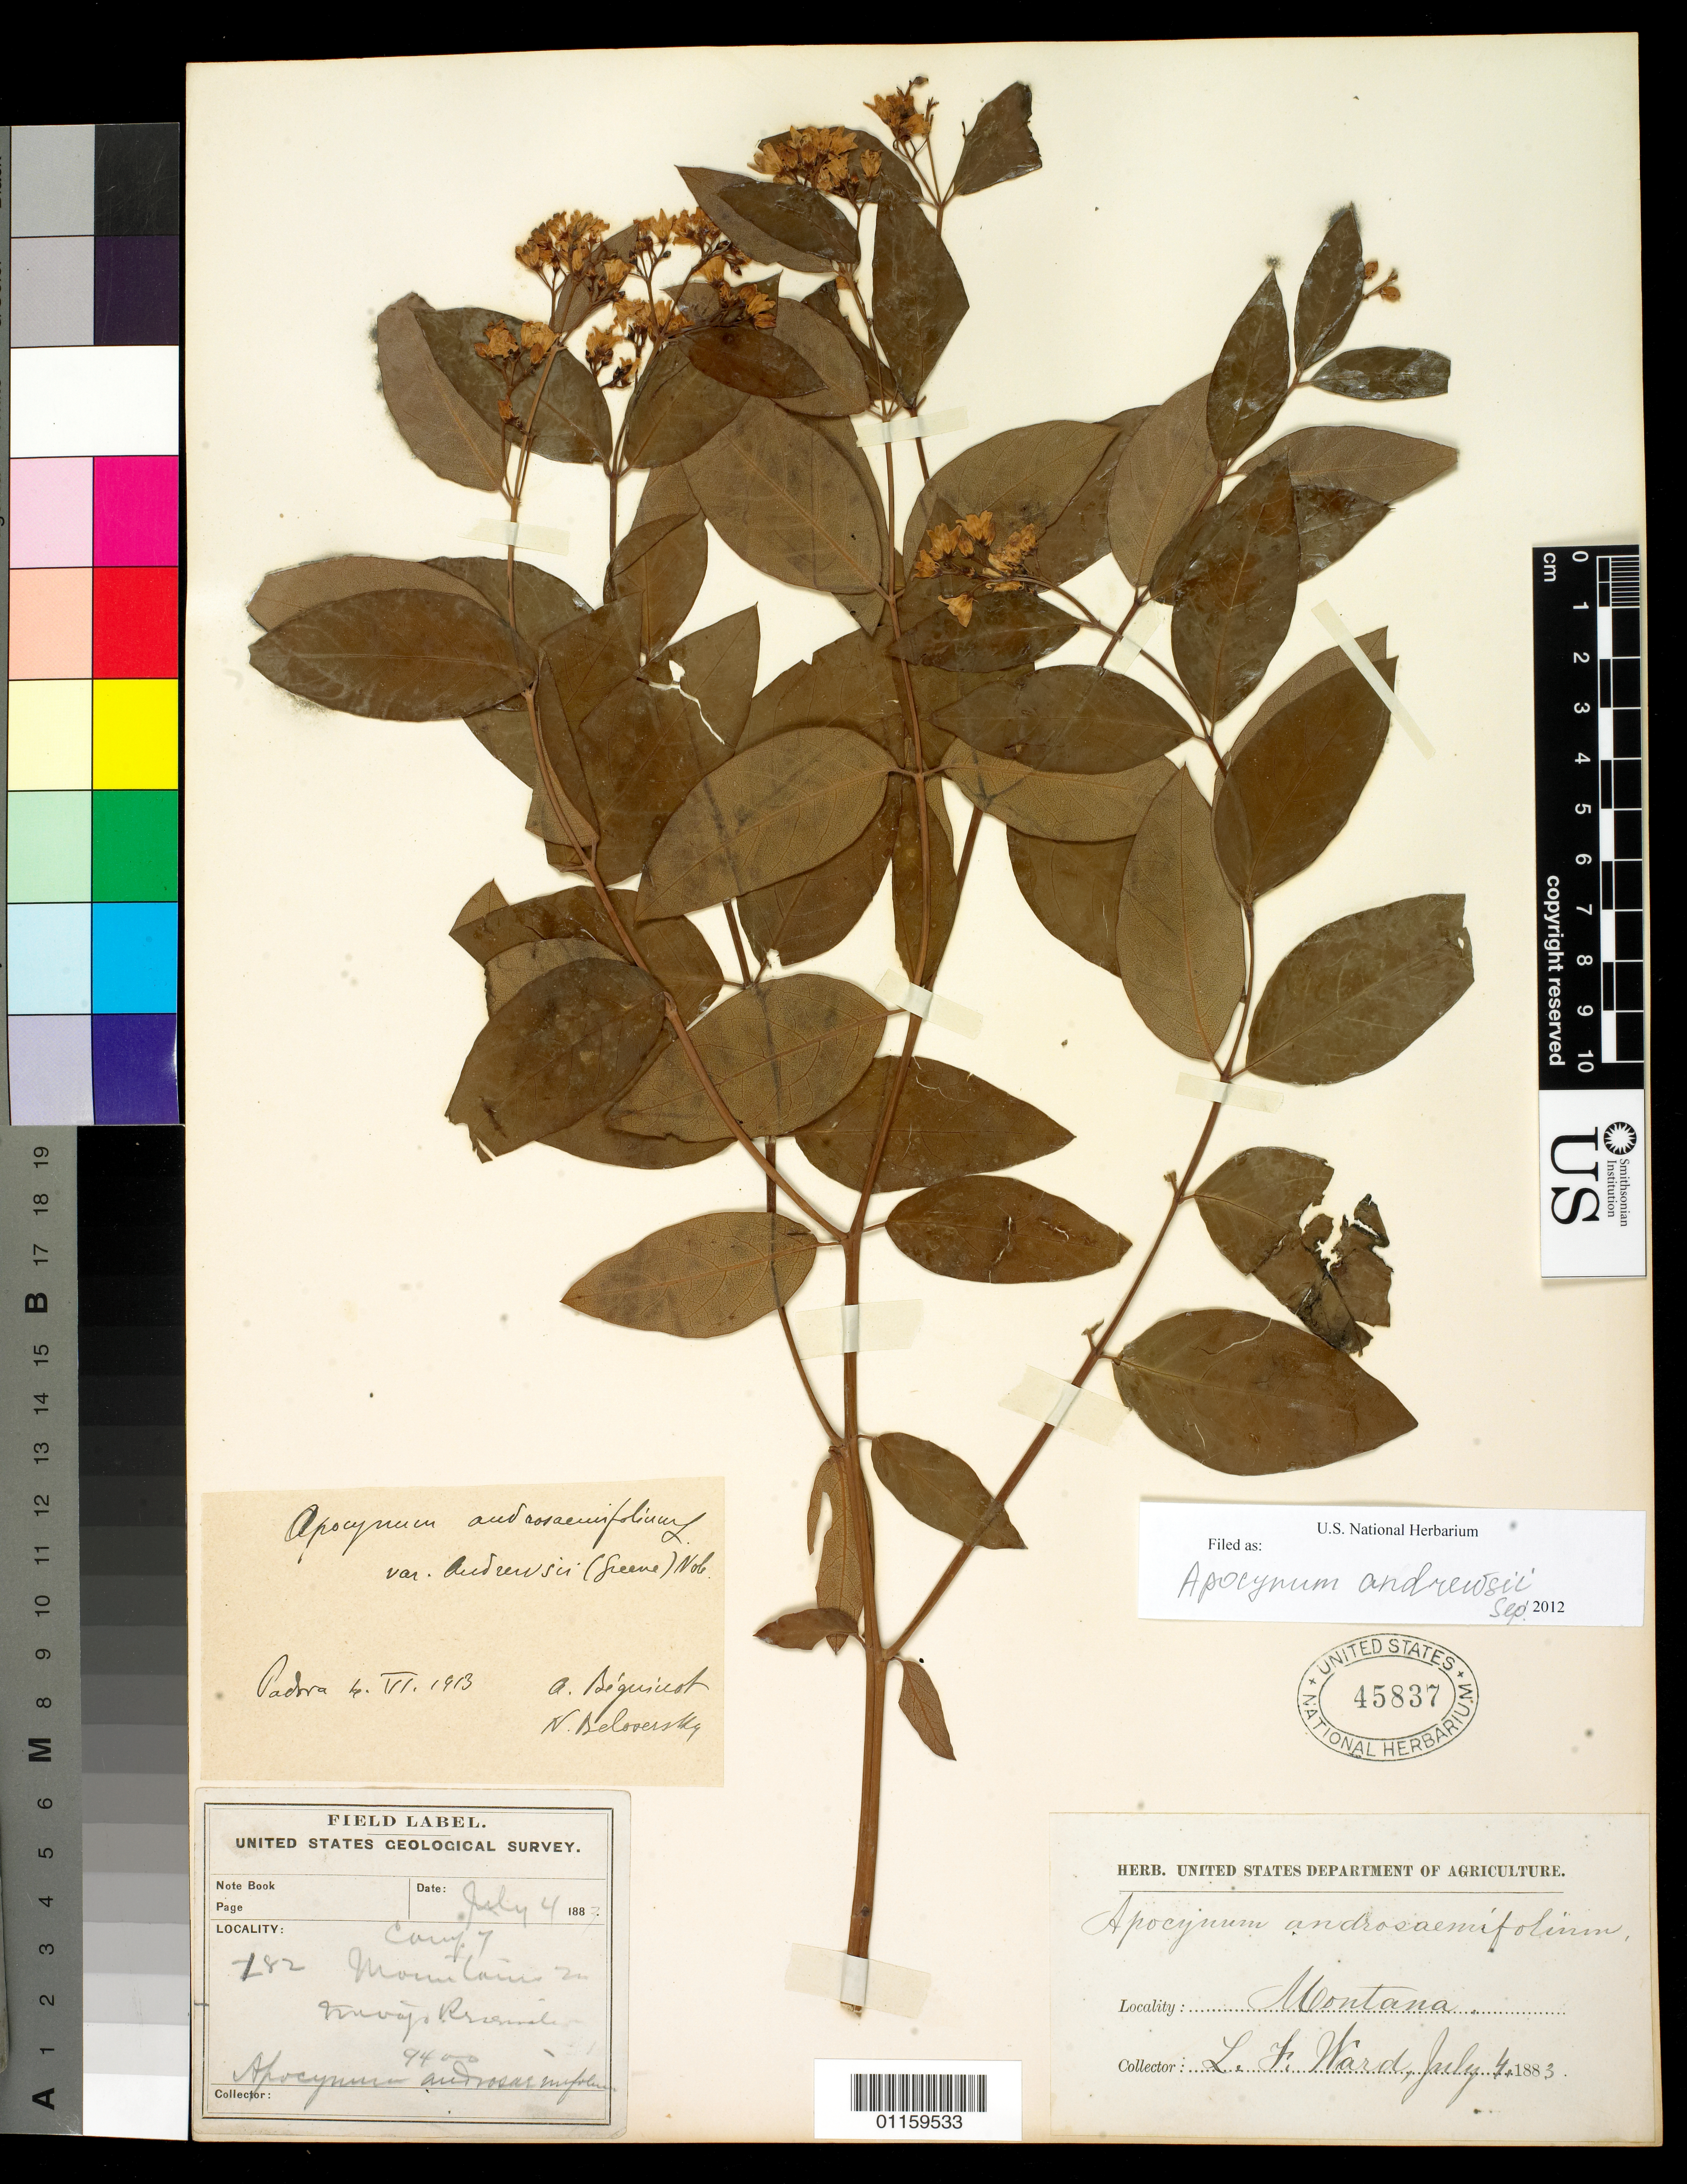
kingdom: Plantae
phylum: Tracheophyta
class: Magnoliopsida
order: Gentianales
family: Apocynaceae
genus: Apocynum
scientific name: Apocynum andrewsii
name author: Greene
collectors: L. F. Ward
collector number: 182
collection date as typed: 4 Jul 1883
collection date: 1883-07-04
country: United States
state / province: Montana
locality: Camp 7 […]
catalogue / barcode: US 253583